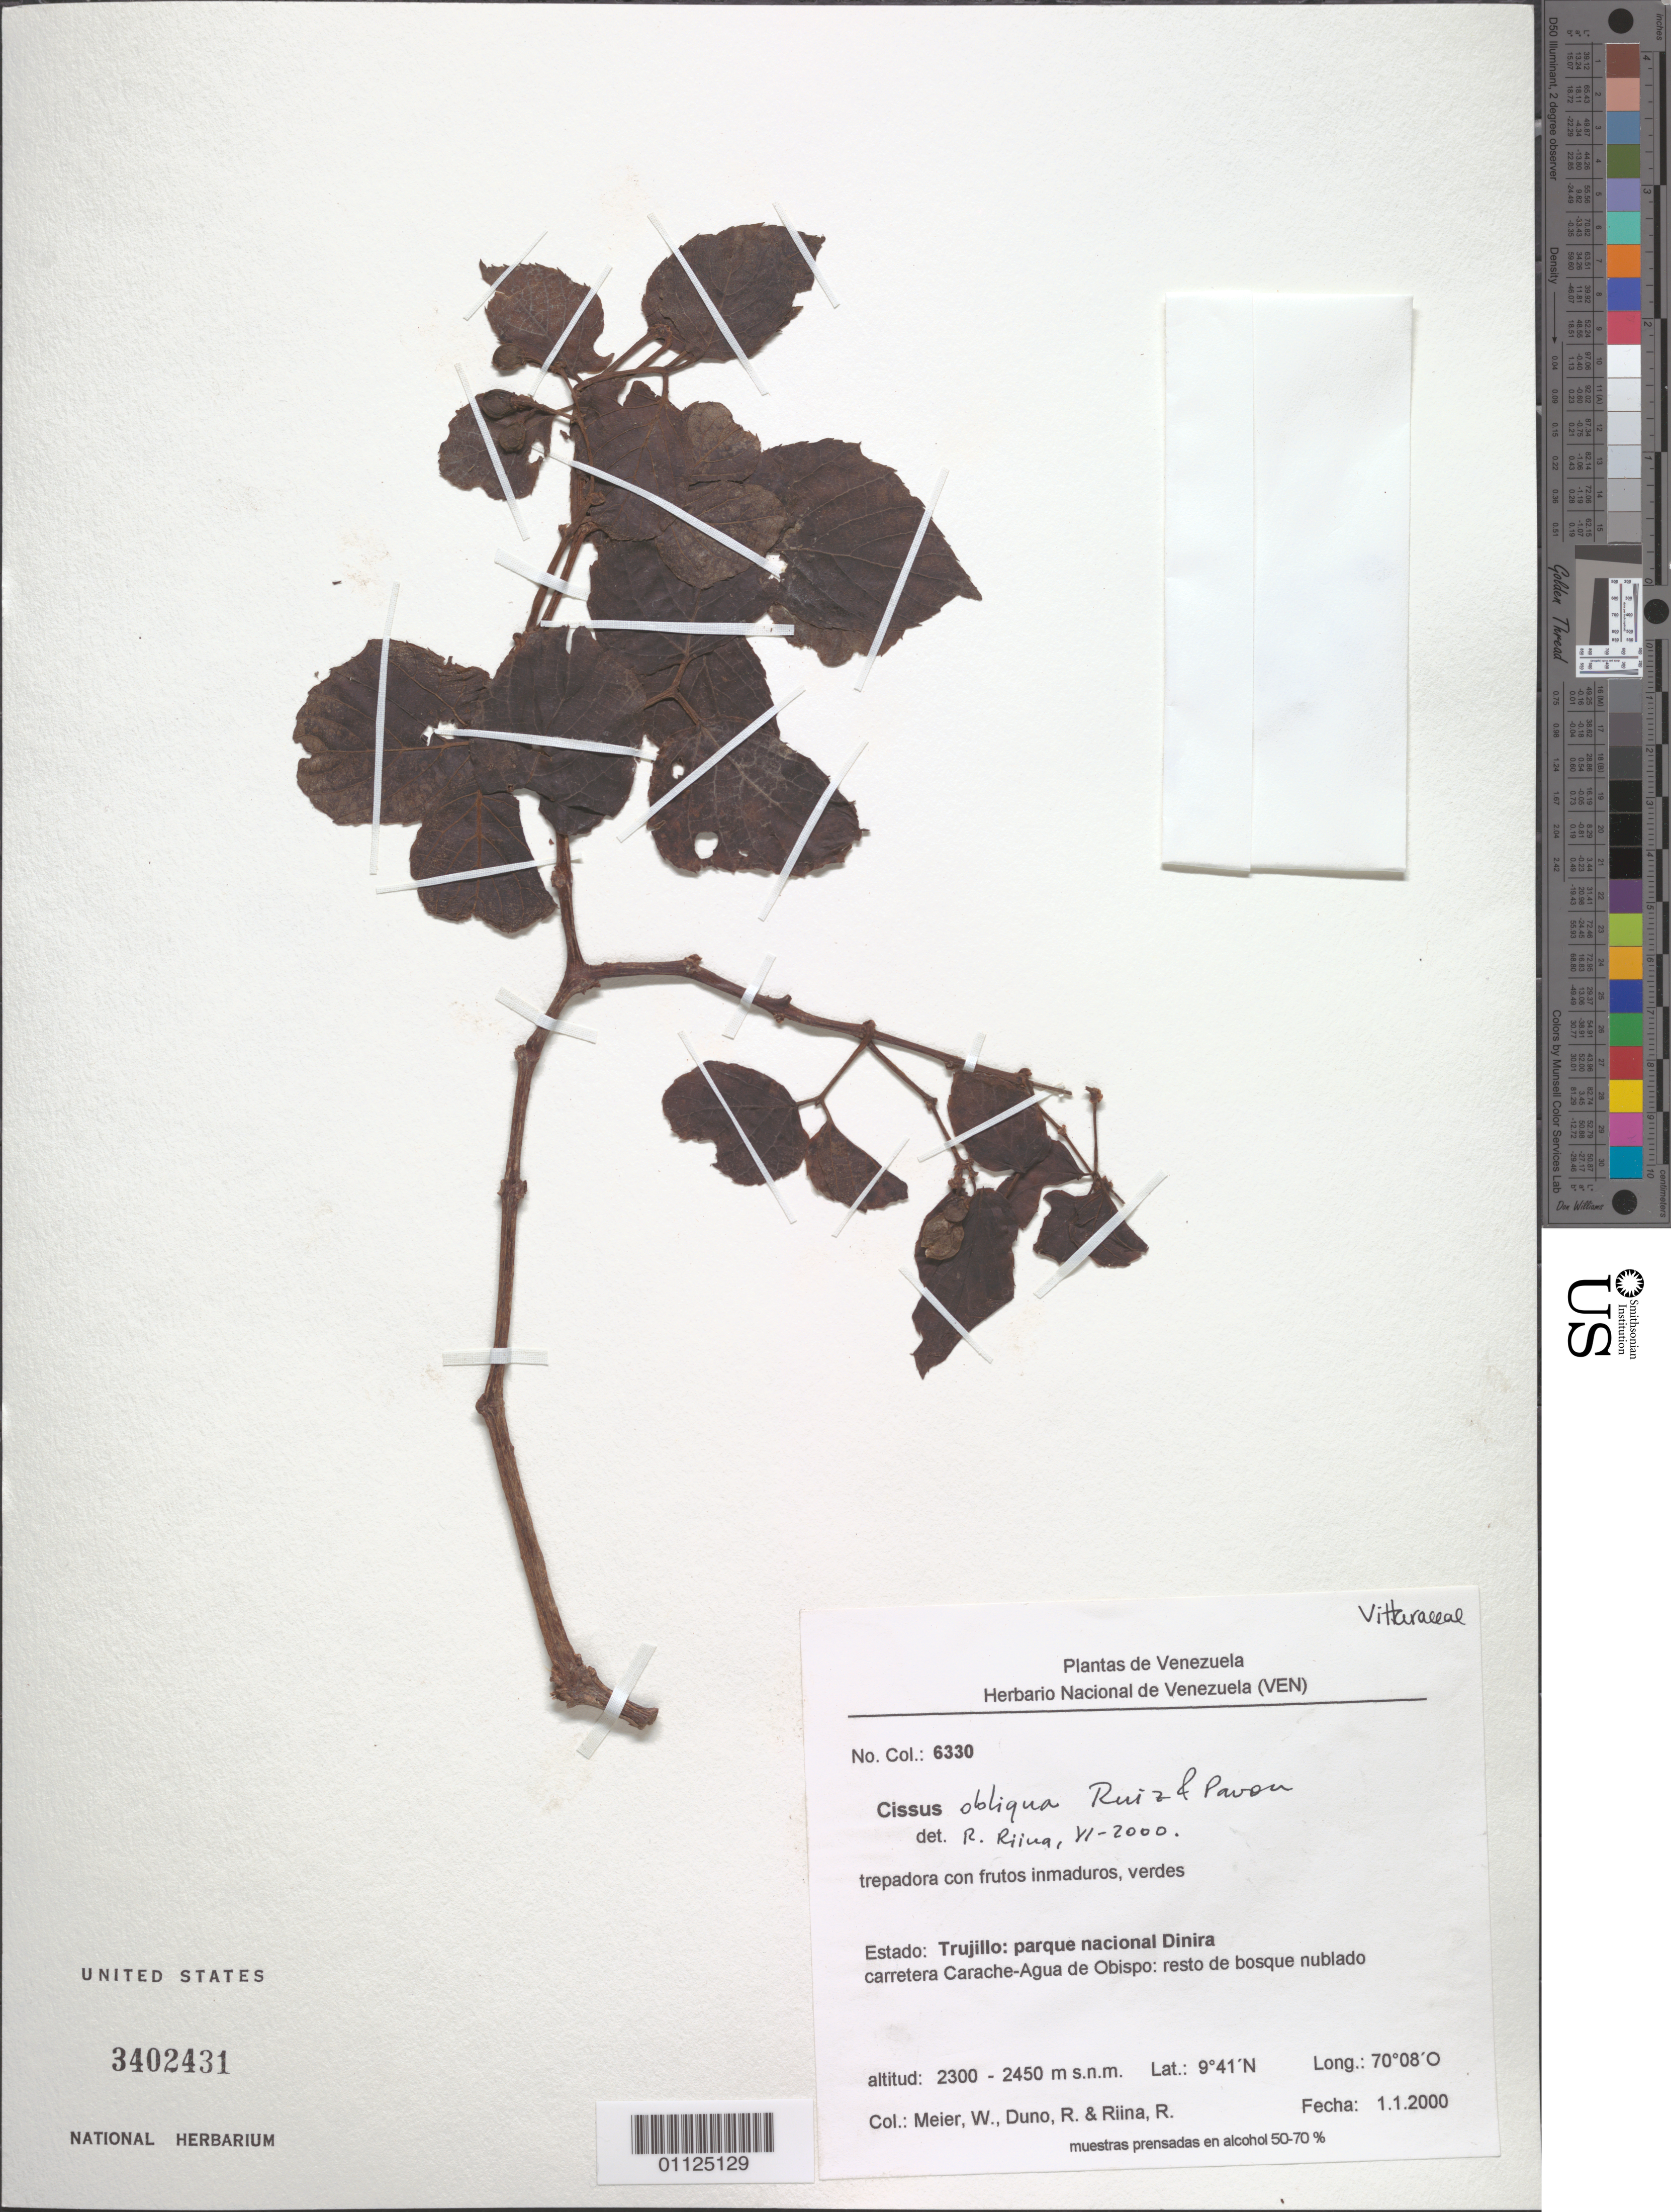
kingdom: Plantae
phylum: Tracheophyta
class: Magnoliopsida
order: Vitales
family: Vitaceae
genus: Cissus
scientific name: Cissus obliqua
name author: Ruiz & Pav.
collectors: W. Meier, R. Duno de Stefano & R. Riina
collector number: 6330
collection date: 2000-01-01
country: Venezuela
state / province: Trujillo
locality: Parque Nacional Dinira. Carretera Carache-Agua de Obispo.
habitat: Verdes.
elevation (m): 2300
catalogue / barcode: US 3402431